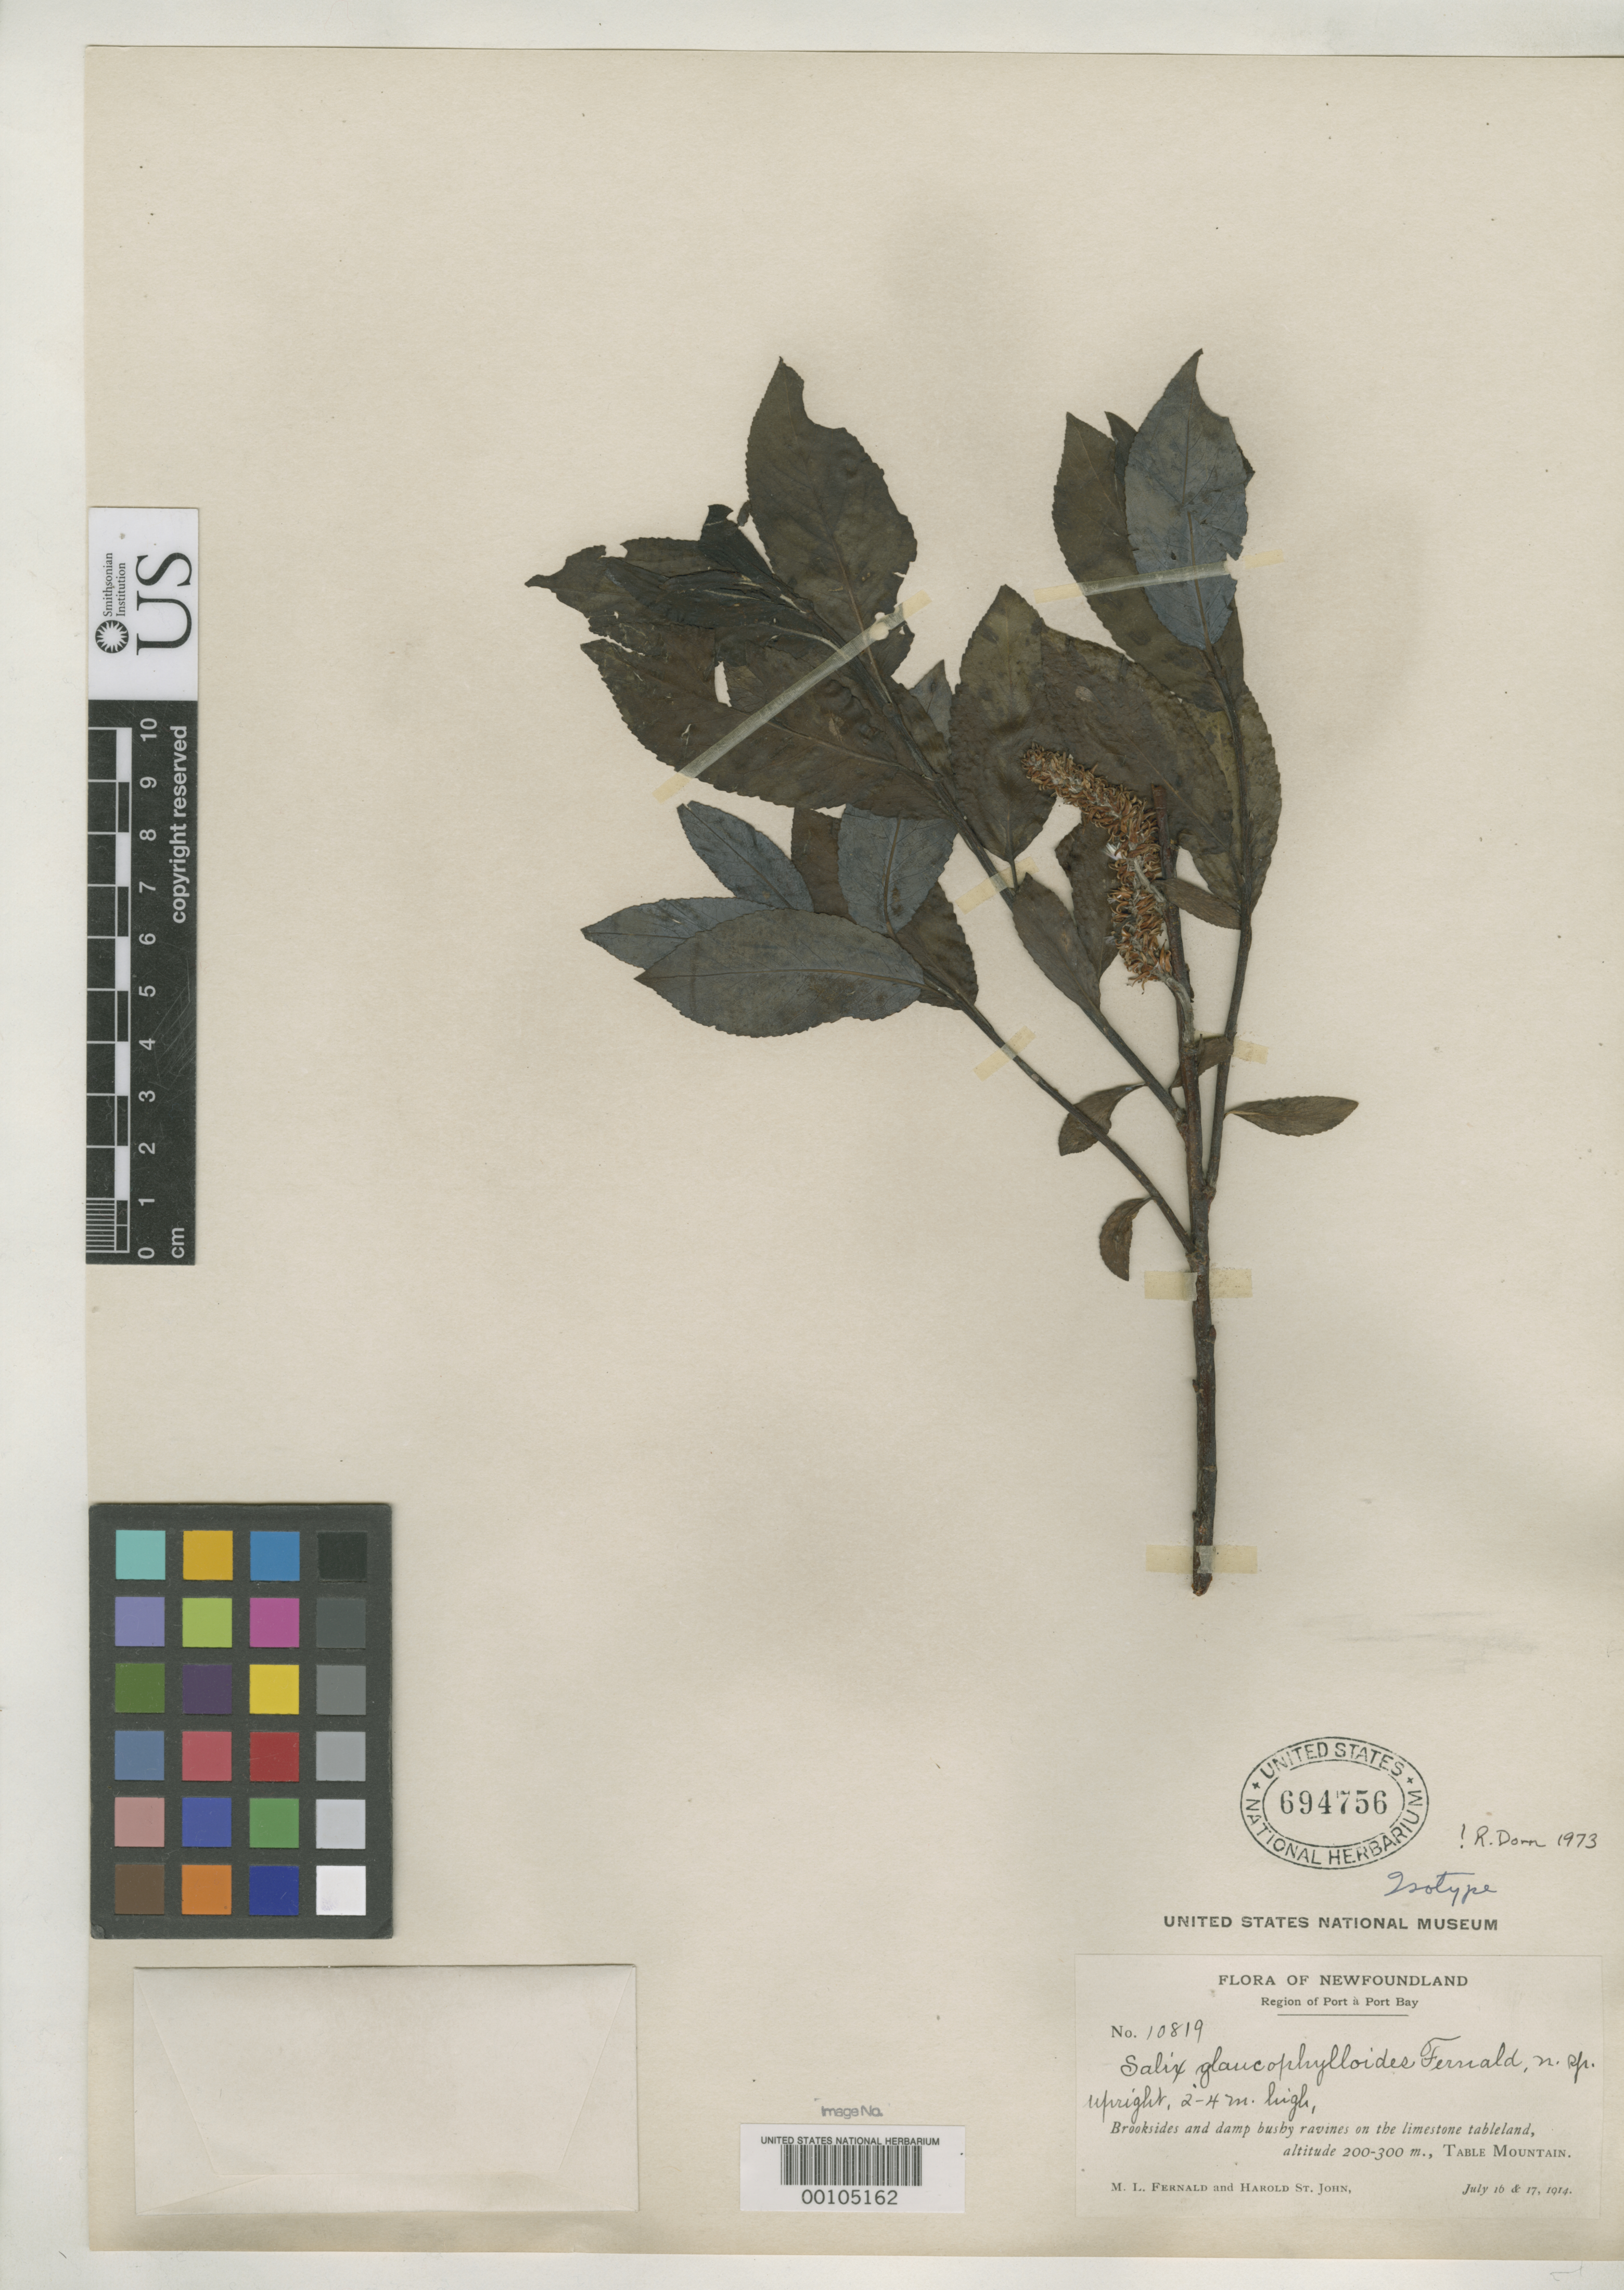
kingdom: Plantae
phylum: Tracheophyta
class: Magnoliopsida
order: Malpighiales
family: Salicaceae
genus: Salix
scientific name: Salix glaucophylloides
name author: Fernald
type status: Isotype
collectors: M. L. Fernald & H. St. John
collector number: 10819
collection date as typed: July 16 & 17, 1914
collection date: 1914-07-16,1914-07-17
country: Canada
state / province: Newfoundland and Labrador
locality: Region of Port à Port Bay. Table Mountain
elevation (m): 200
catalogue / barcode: US 694756